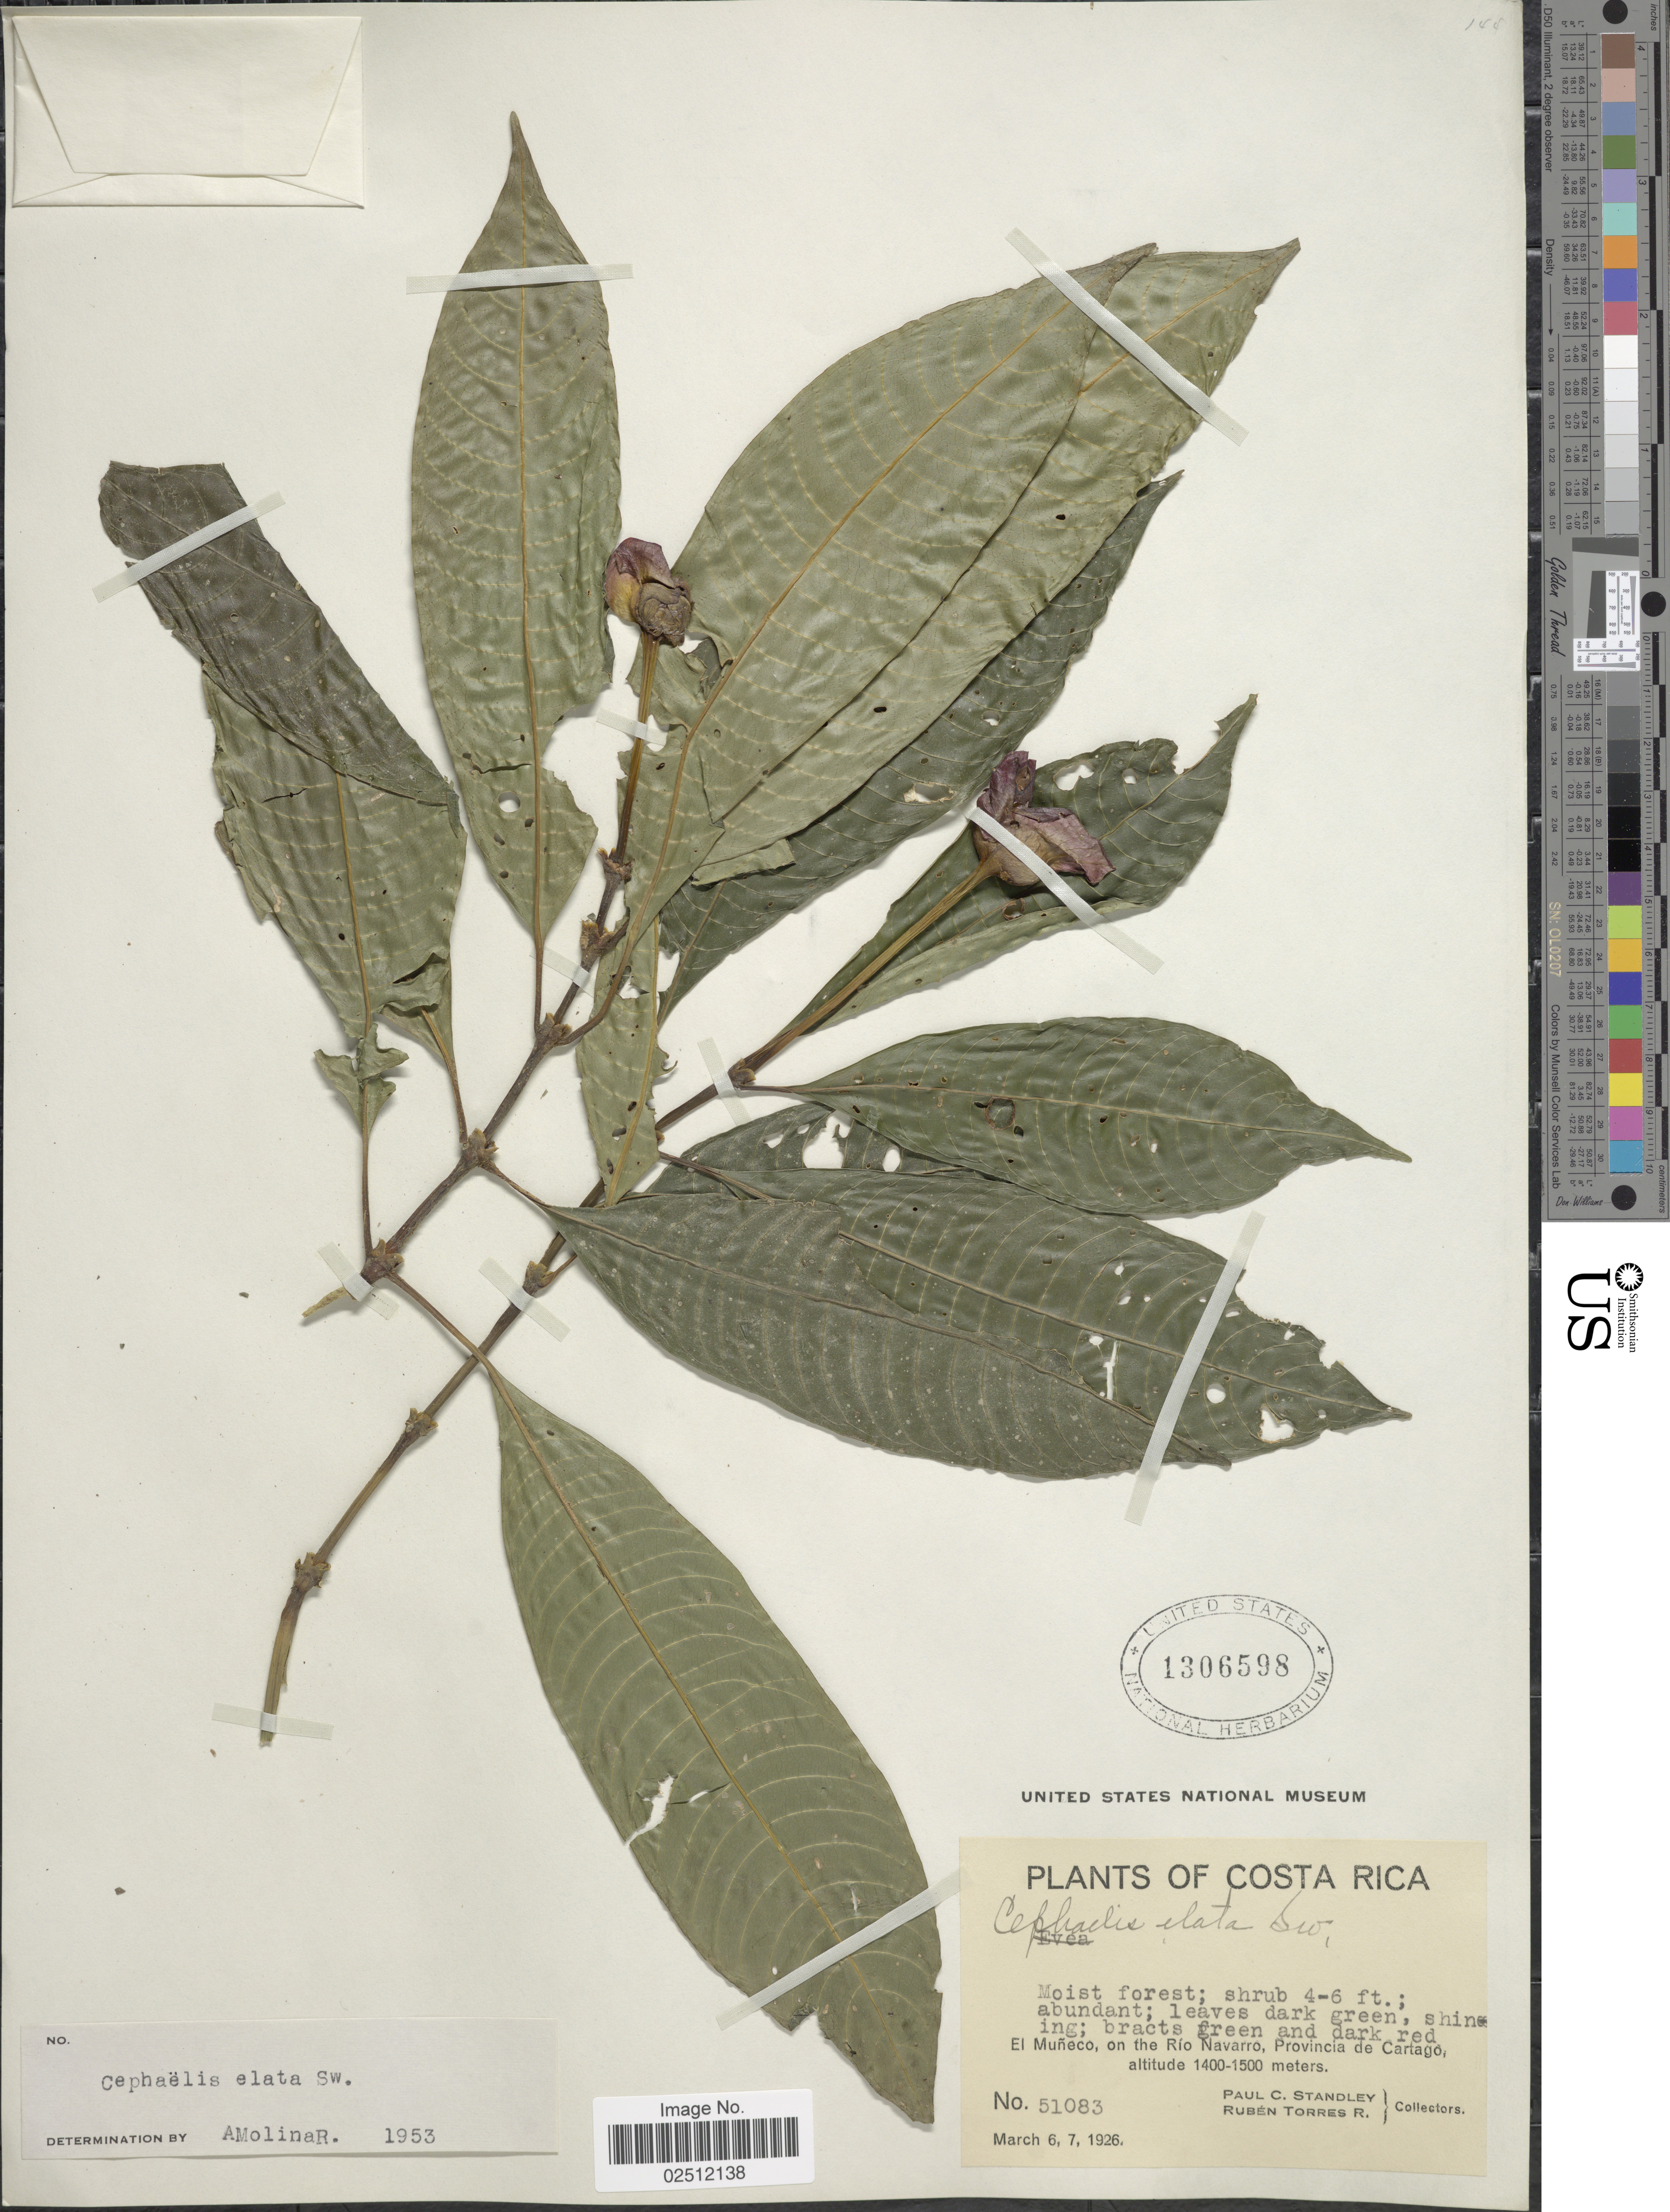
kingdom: Plantae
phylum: Tracheophyta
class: Magnoliopsida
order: Gentianales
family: Rubiaceae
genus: Psychotria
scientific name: Psychotria elata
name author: (Sw.) Hammel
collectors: P. C. Standley & R. Torres Rojas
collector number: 51083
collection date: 1926-03-06/1926-03-07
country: Costa Rica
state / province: Cartago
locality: Moist forest; El Muñeco, on the Río Navarro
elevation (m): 1400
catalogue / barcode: US 1306598